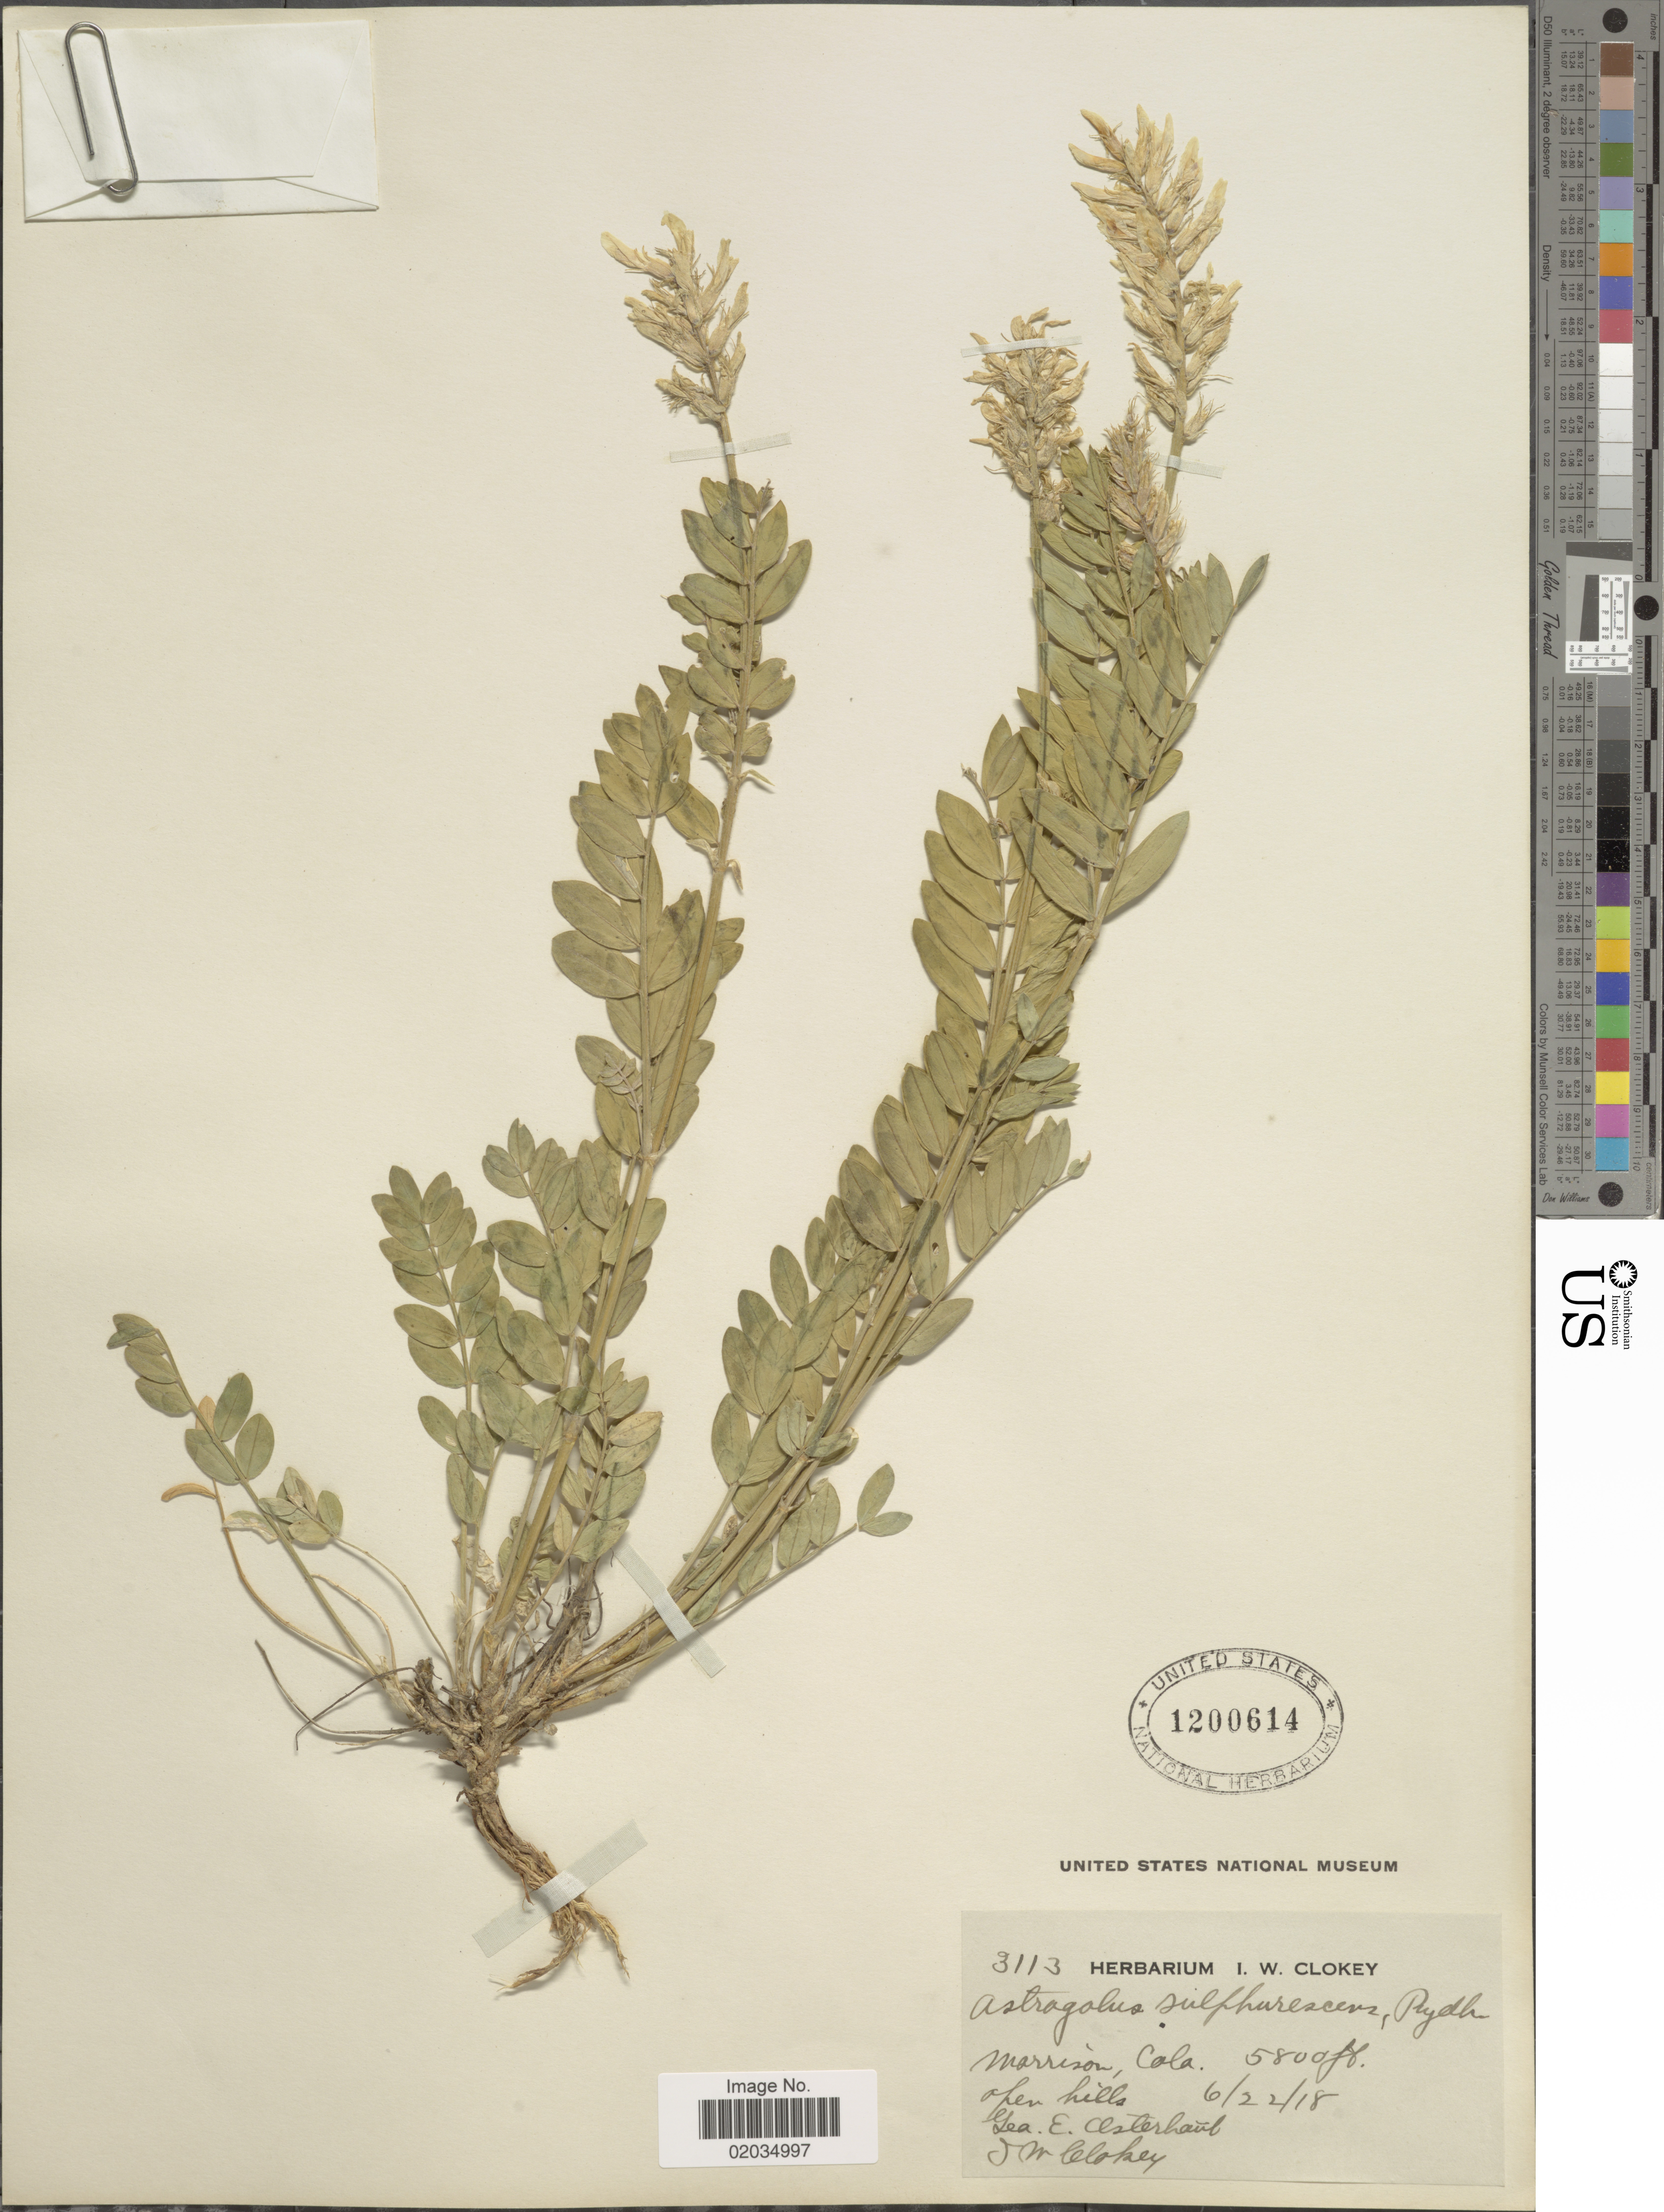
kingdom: Plantae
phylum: Tracheophyta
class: Magnoliopsida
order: Fabales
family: Fabaceae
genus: Astragalus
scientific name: Astragalus sulphurescens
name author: Rydb.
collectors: G. Osterhout & I. W. Clokey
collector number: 3113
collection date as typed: Transcribed d/m/y: 22/6/18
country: United States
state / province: Colorado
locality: Morrison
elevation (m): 1768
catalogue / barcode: US 1200614